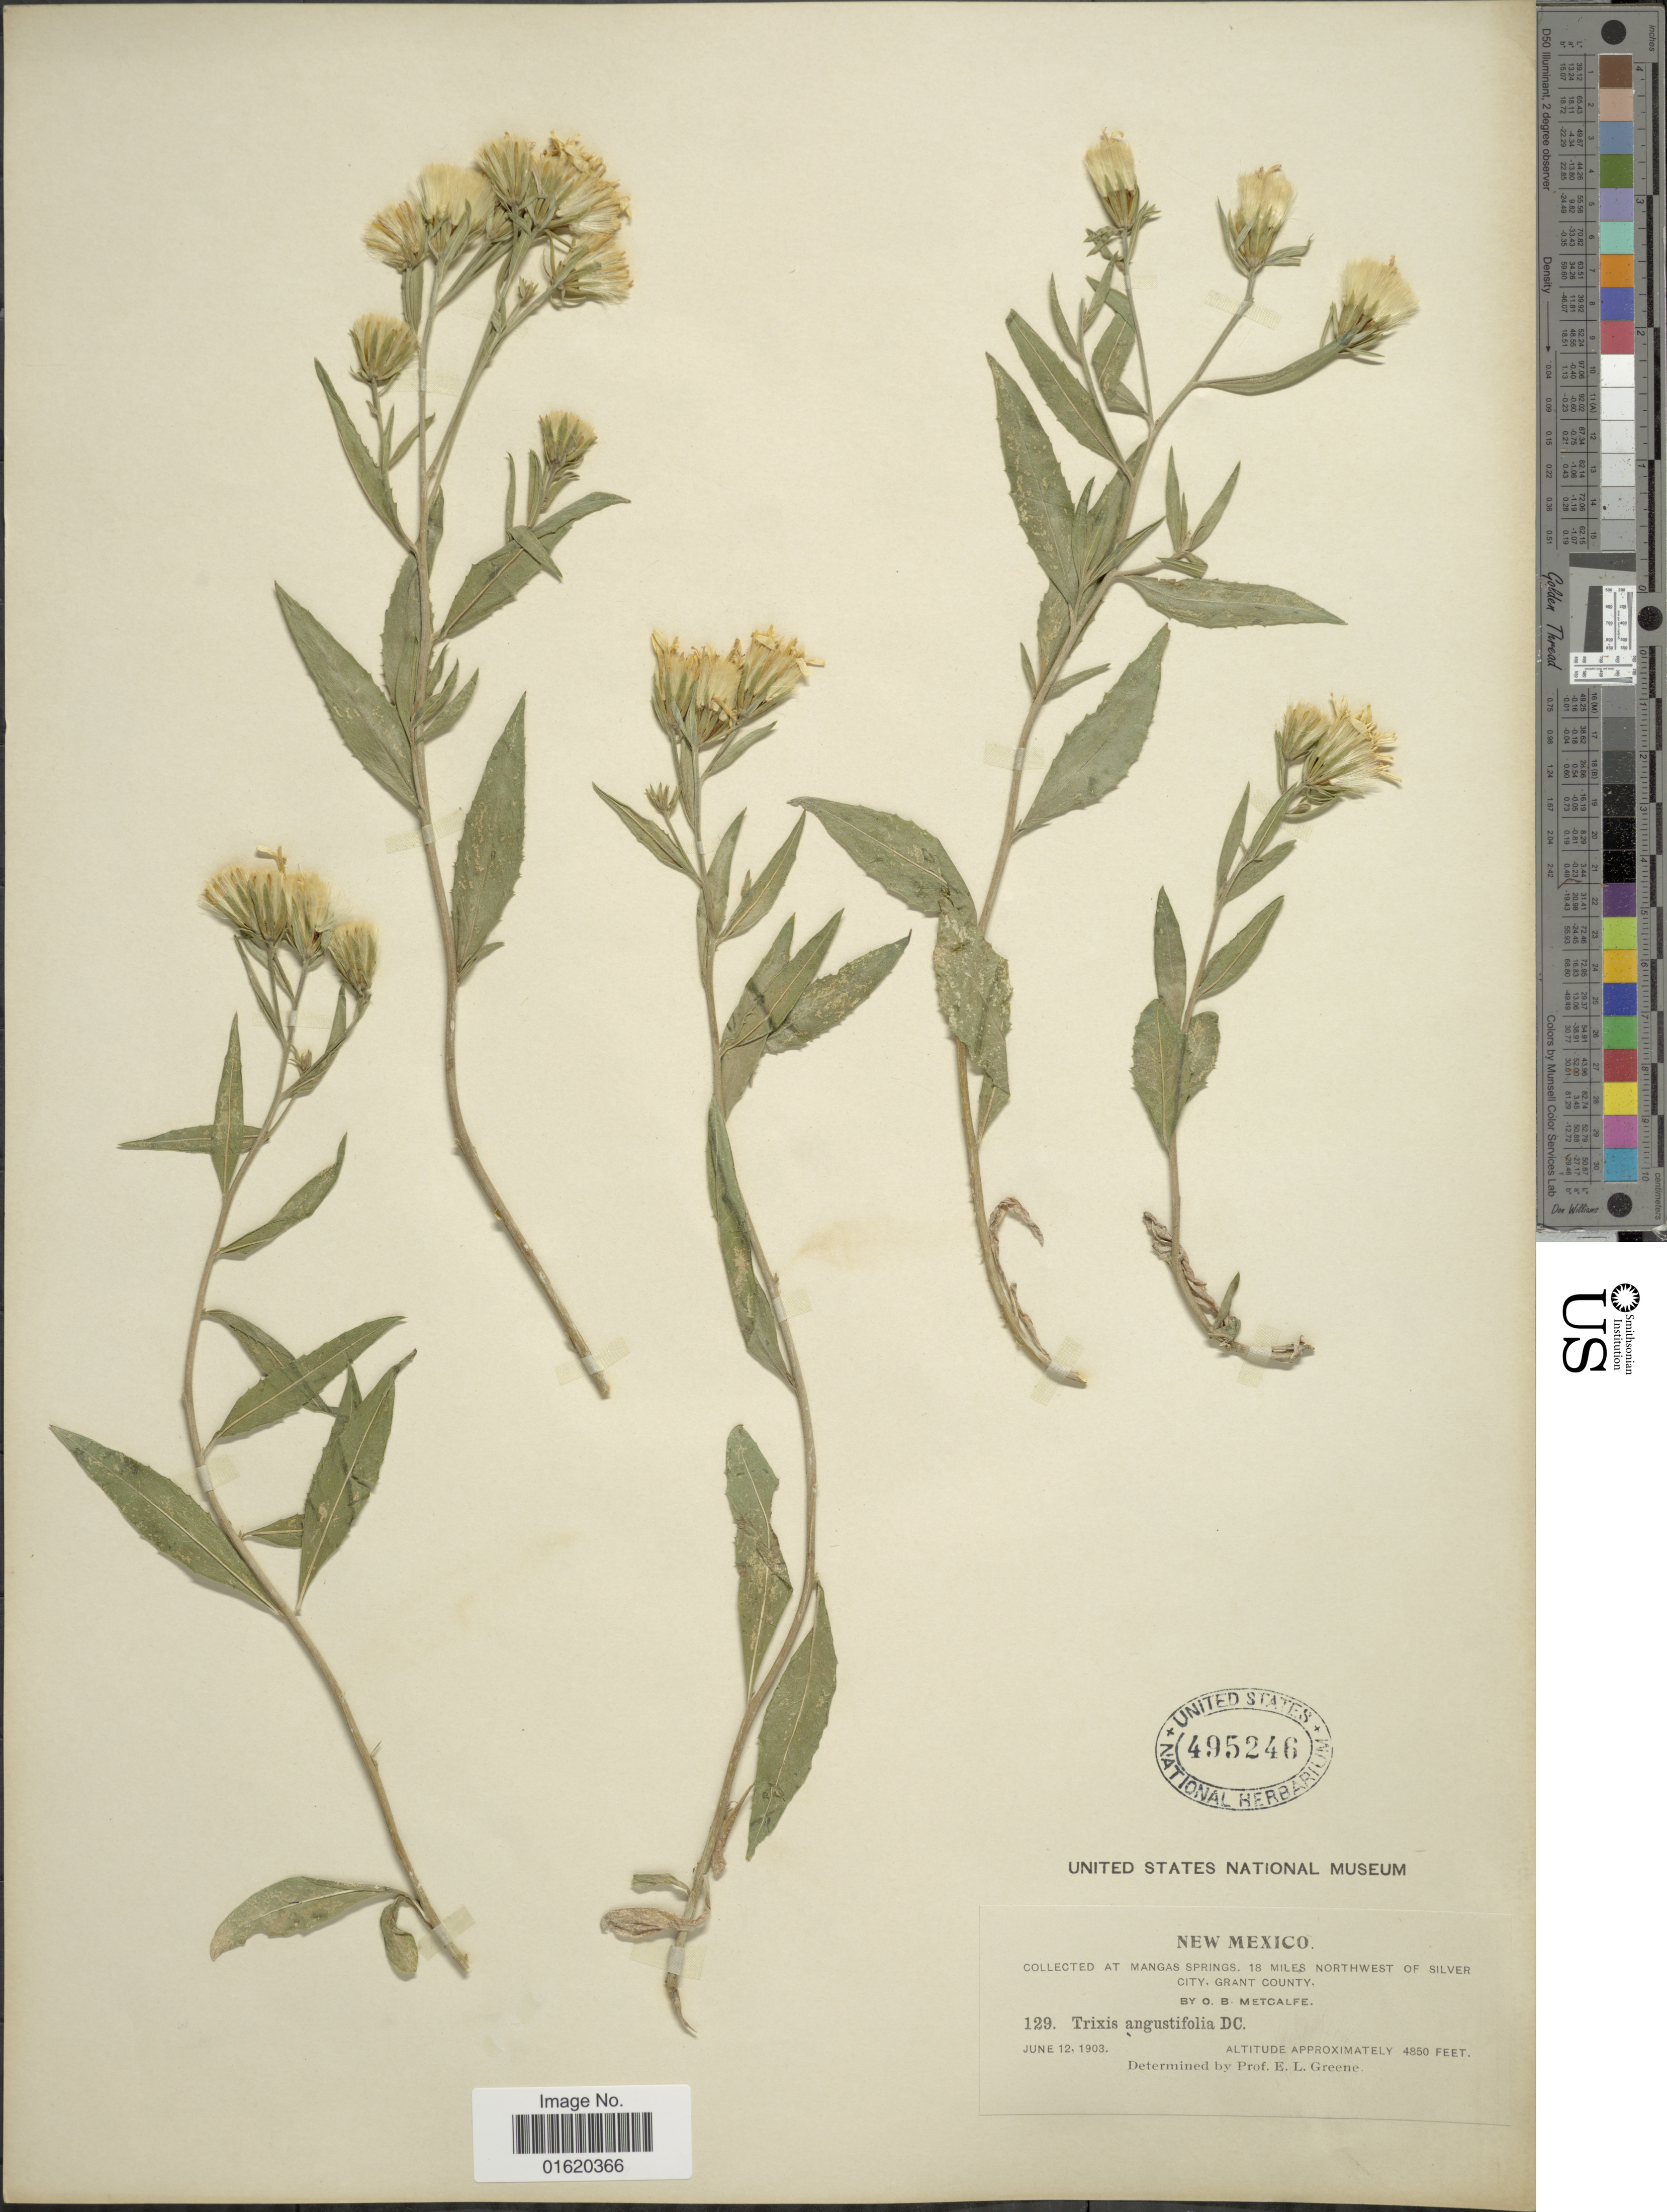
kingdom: Plantae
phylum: Tracheophyta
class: Magnoliopsida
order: Asterales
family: Asteraceae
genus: Trixis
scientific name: Trixis californica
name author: Kellogg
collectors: O. B. Metcalfe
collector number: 129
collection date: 1903-06-12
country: United States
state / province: New Mexico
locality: Mangas Springs, 18 miles northwes of Silver City, Grant County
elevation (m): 1478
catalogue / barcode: US 495246